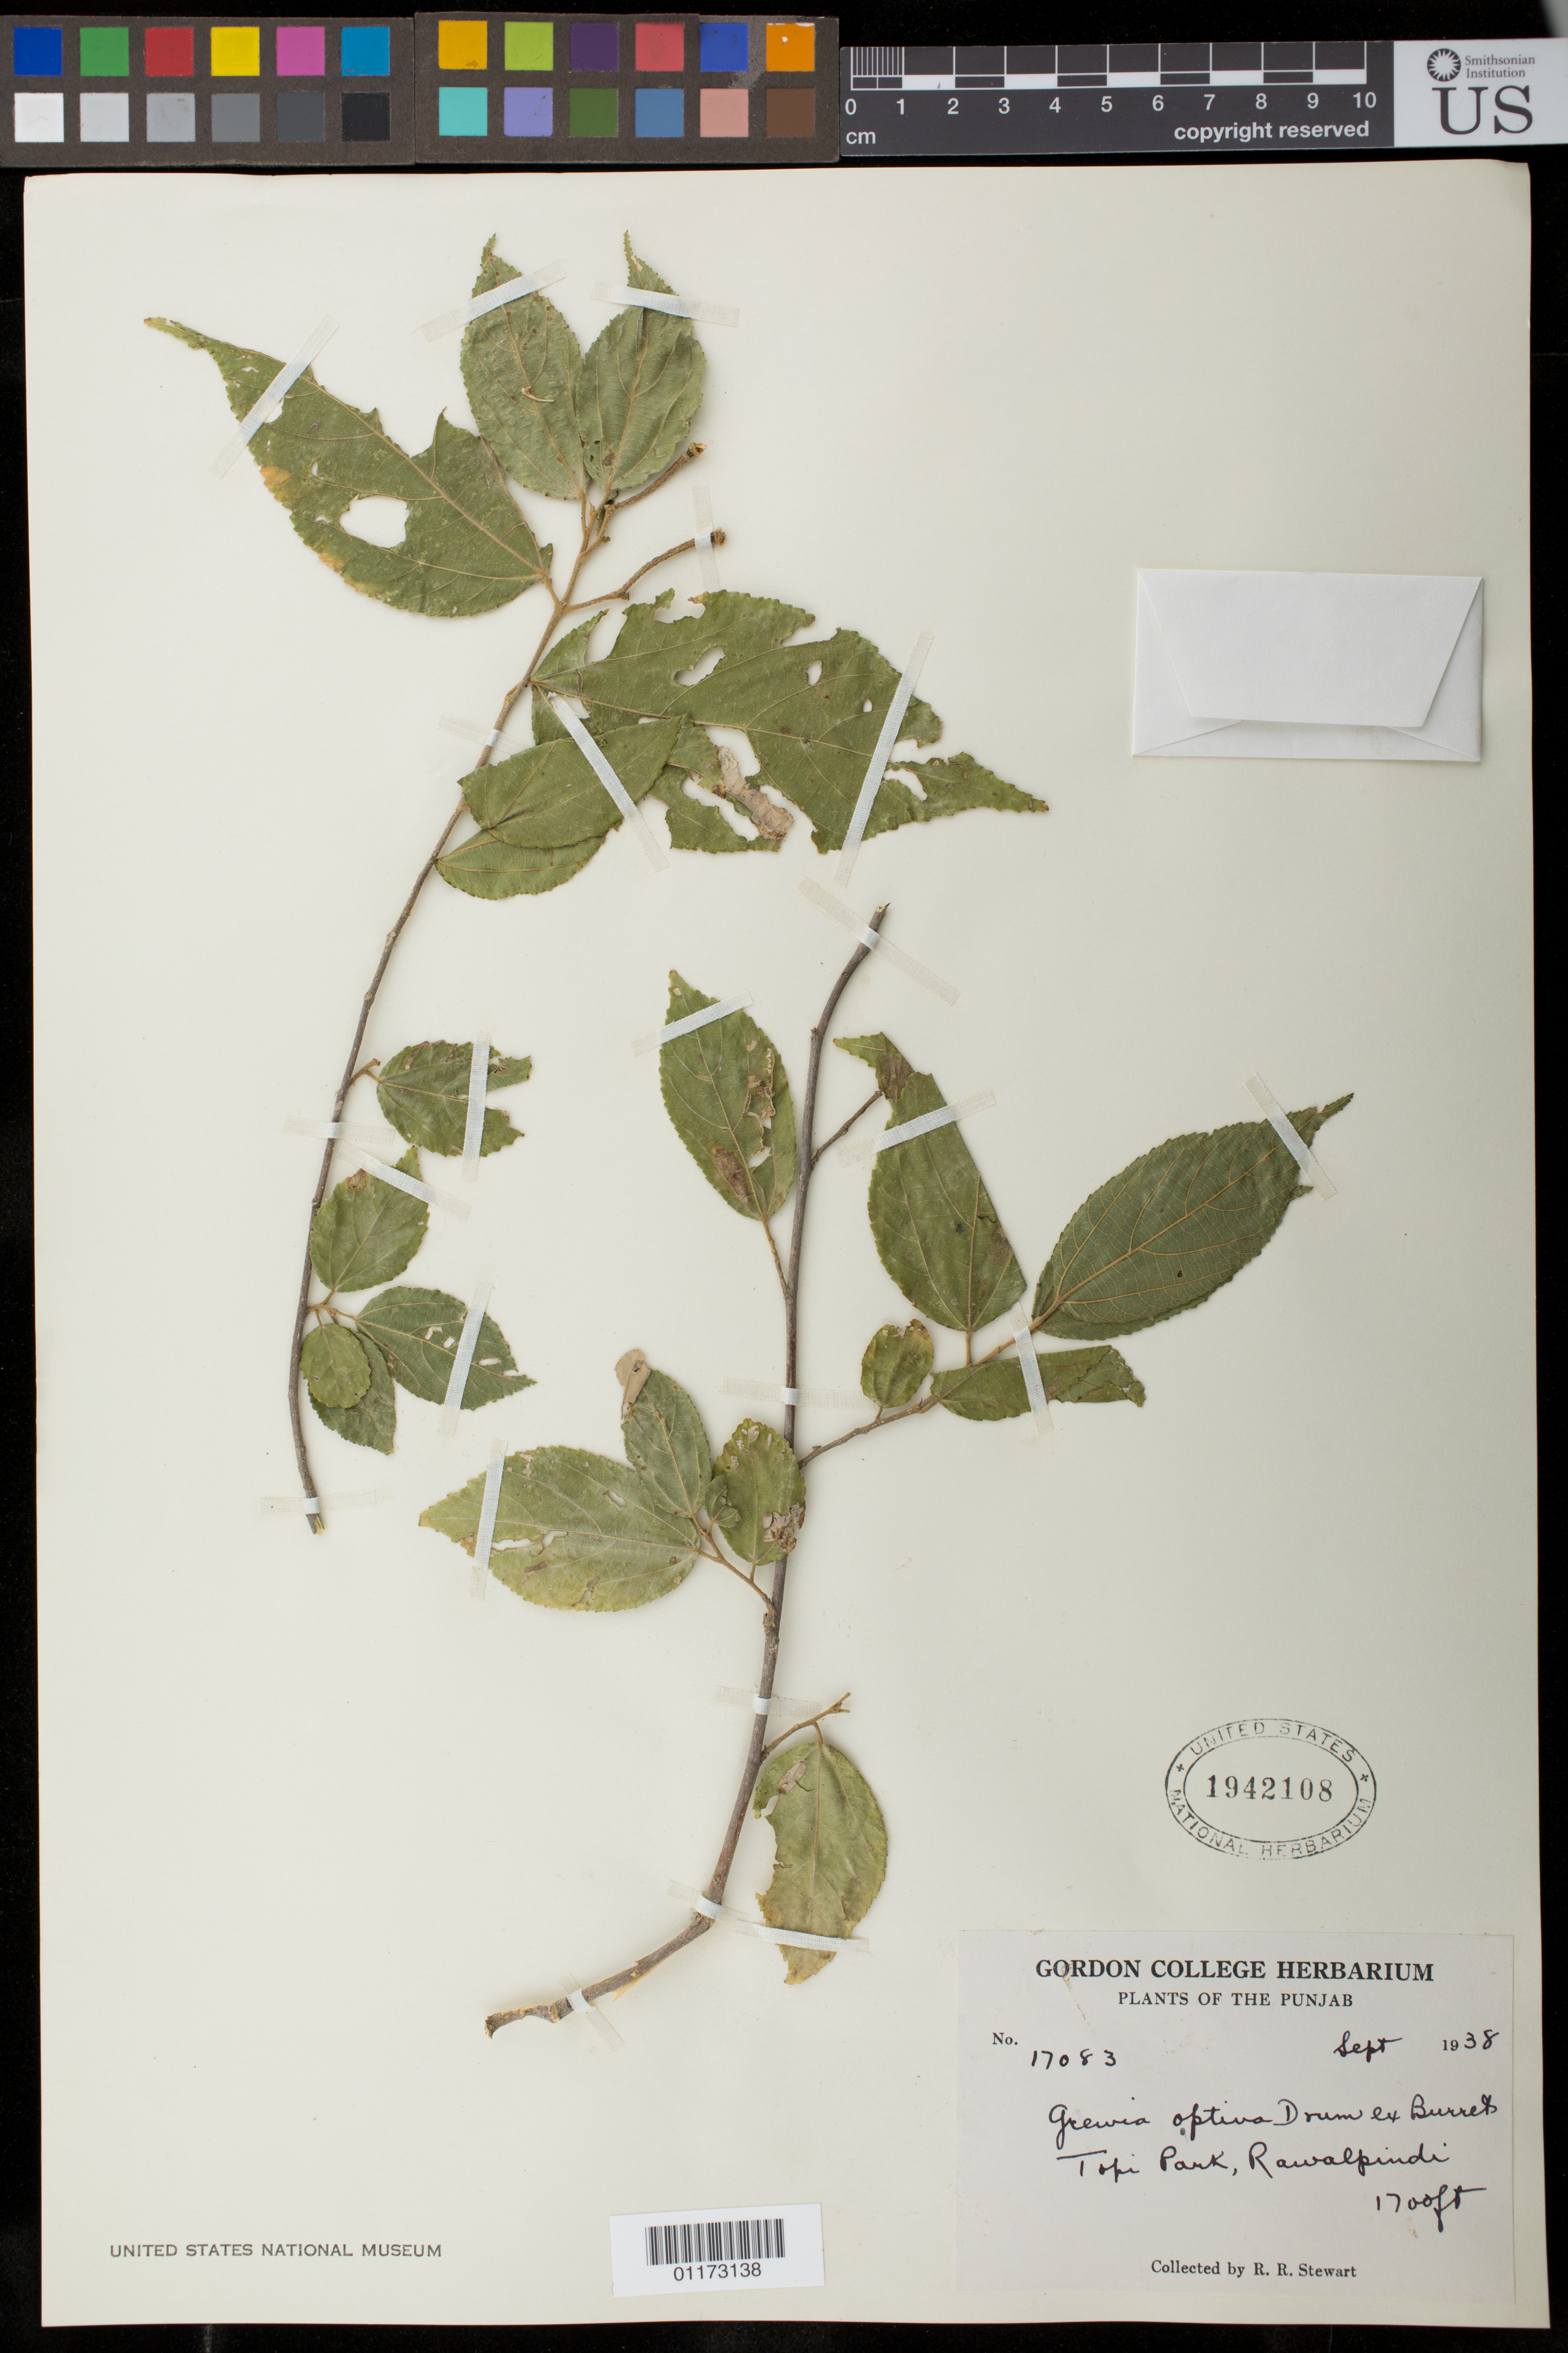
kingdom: Plantae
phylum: Tracheophyta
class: Magnoliopsida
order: Malvales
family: Malvaceae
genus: Grewia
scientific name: Grewia optiva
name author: J.R. Drumm. ex Burret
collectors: R. R. Stewart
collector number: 17083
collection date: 1938-09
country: Pakistan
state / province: Punjab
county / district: Rawalpindi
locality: Topi Park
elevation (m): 518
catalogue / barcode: US 1942108